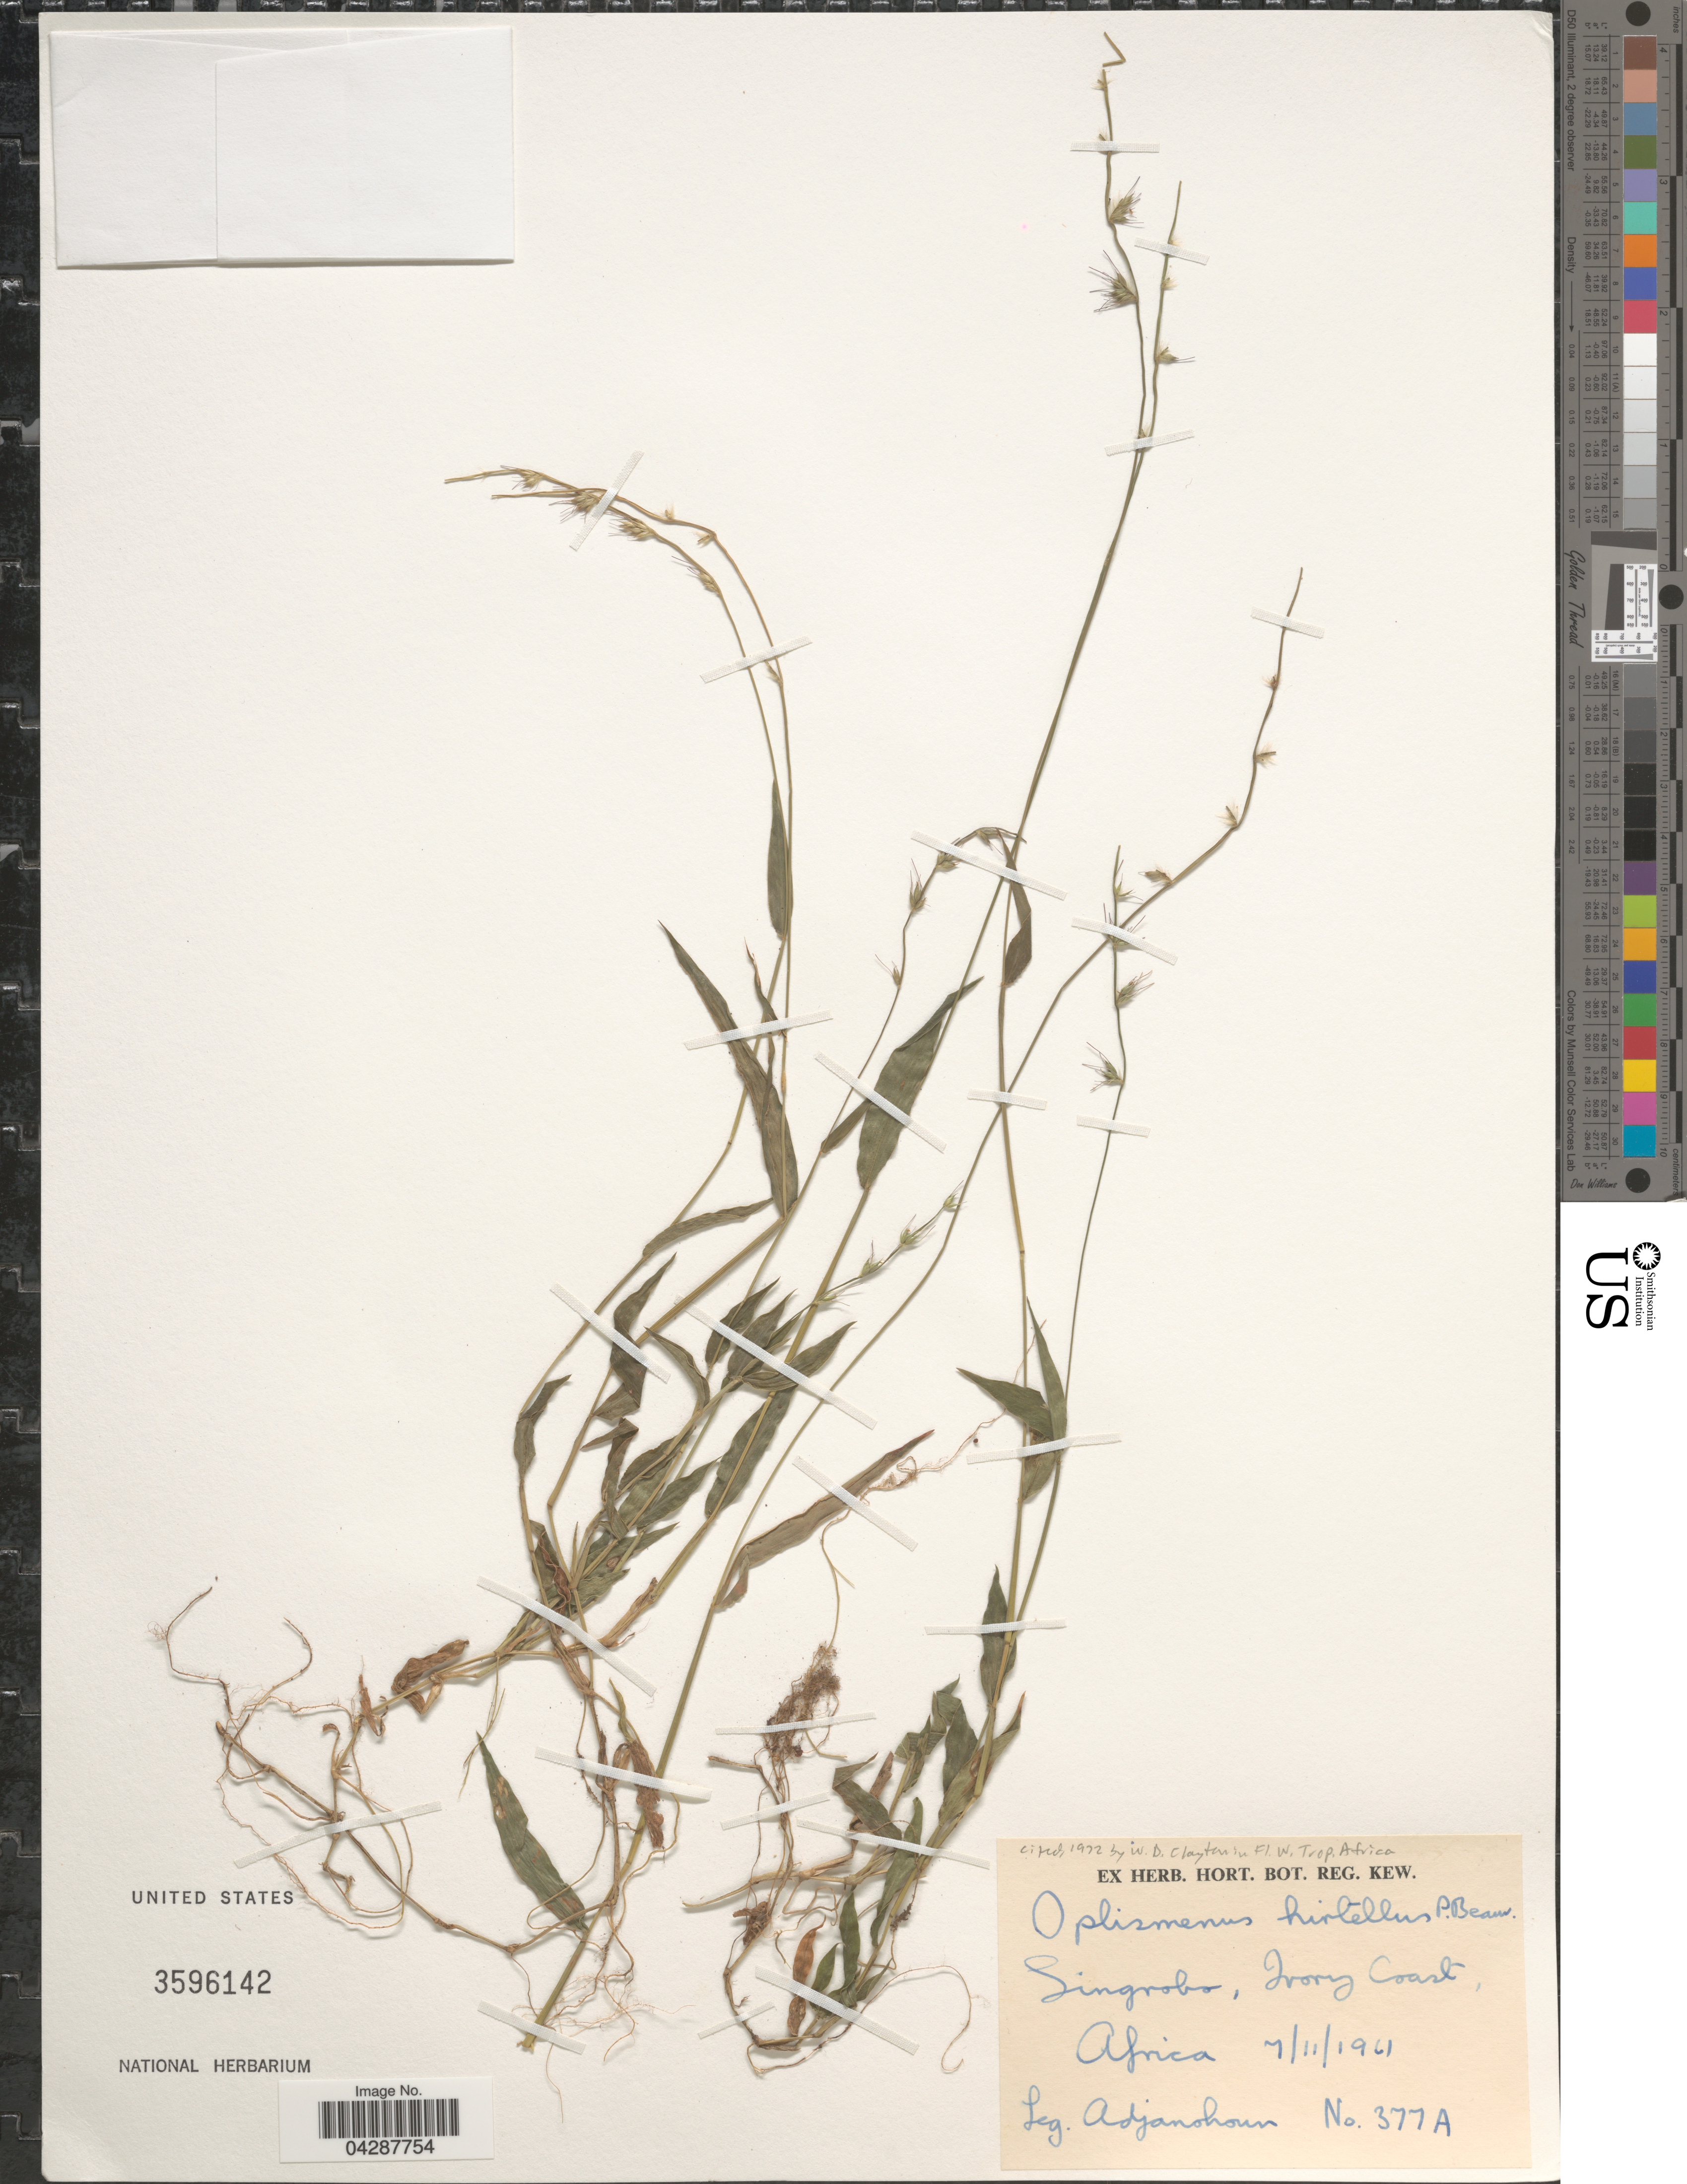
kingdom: Plantae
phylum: Tracheophyta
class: Liliopsida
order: Poales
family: Poaceae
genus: Oplismenus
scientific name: Oplismenus hirtellus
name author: (L.) P. Beauv.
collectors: Adjanohoun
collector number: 377A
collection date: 1961-11-07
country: Ivory Coast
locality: Singrobo.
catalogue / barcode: US 3596142